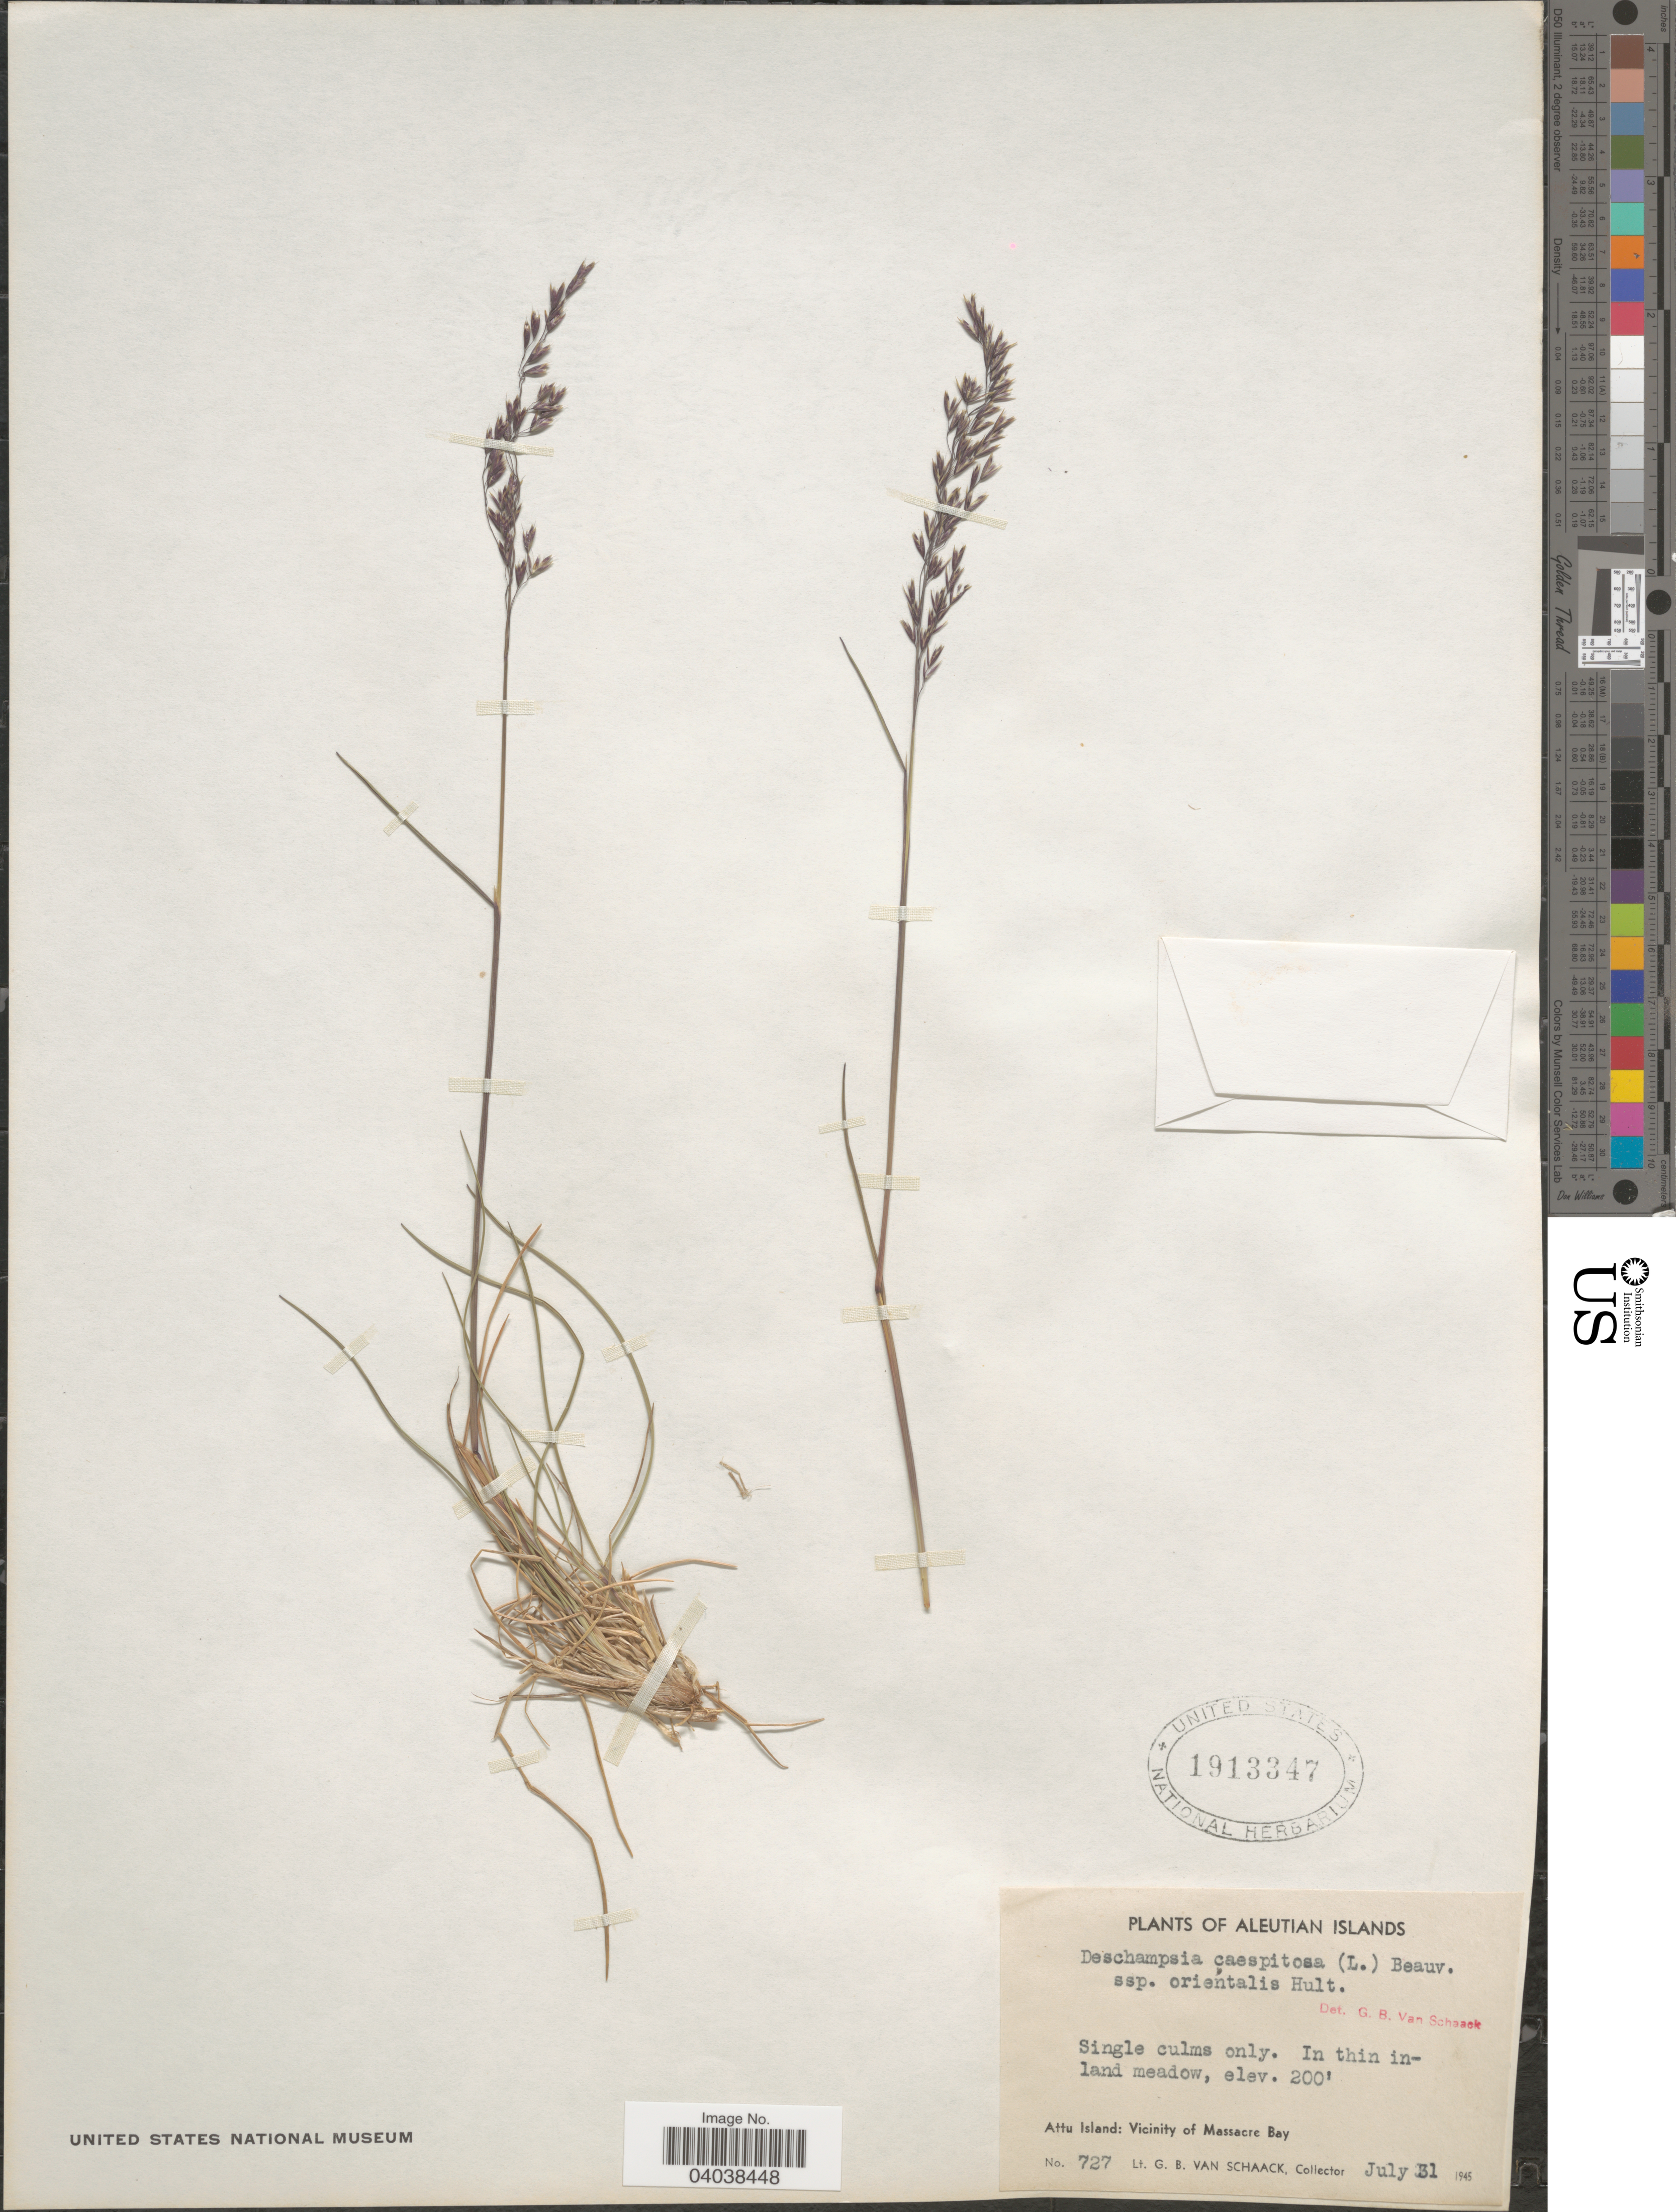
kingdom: Plantae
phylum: Tracheophyta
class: Liliopsida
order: Poales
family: Poaceae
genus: Deschampsia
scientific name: Deschampsia cespitosa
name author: (L.) P. Beauv.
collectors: G. Van Schaack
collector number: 727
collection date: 1945-07-31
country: United States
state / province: Alaska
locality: Aleutian Islands. Attu Island; Vicinity of Massacre Bay.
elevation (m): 61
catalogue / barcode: US 1913347